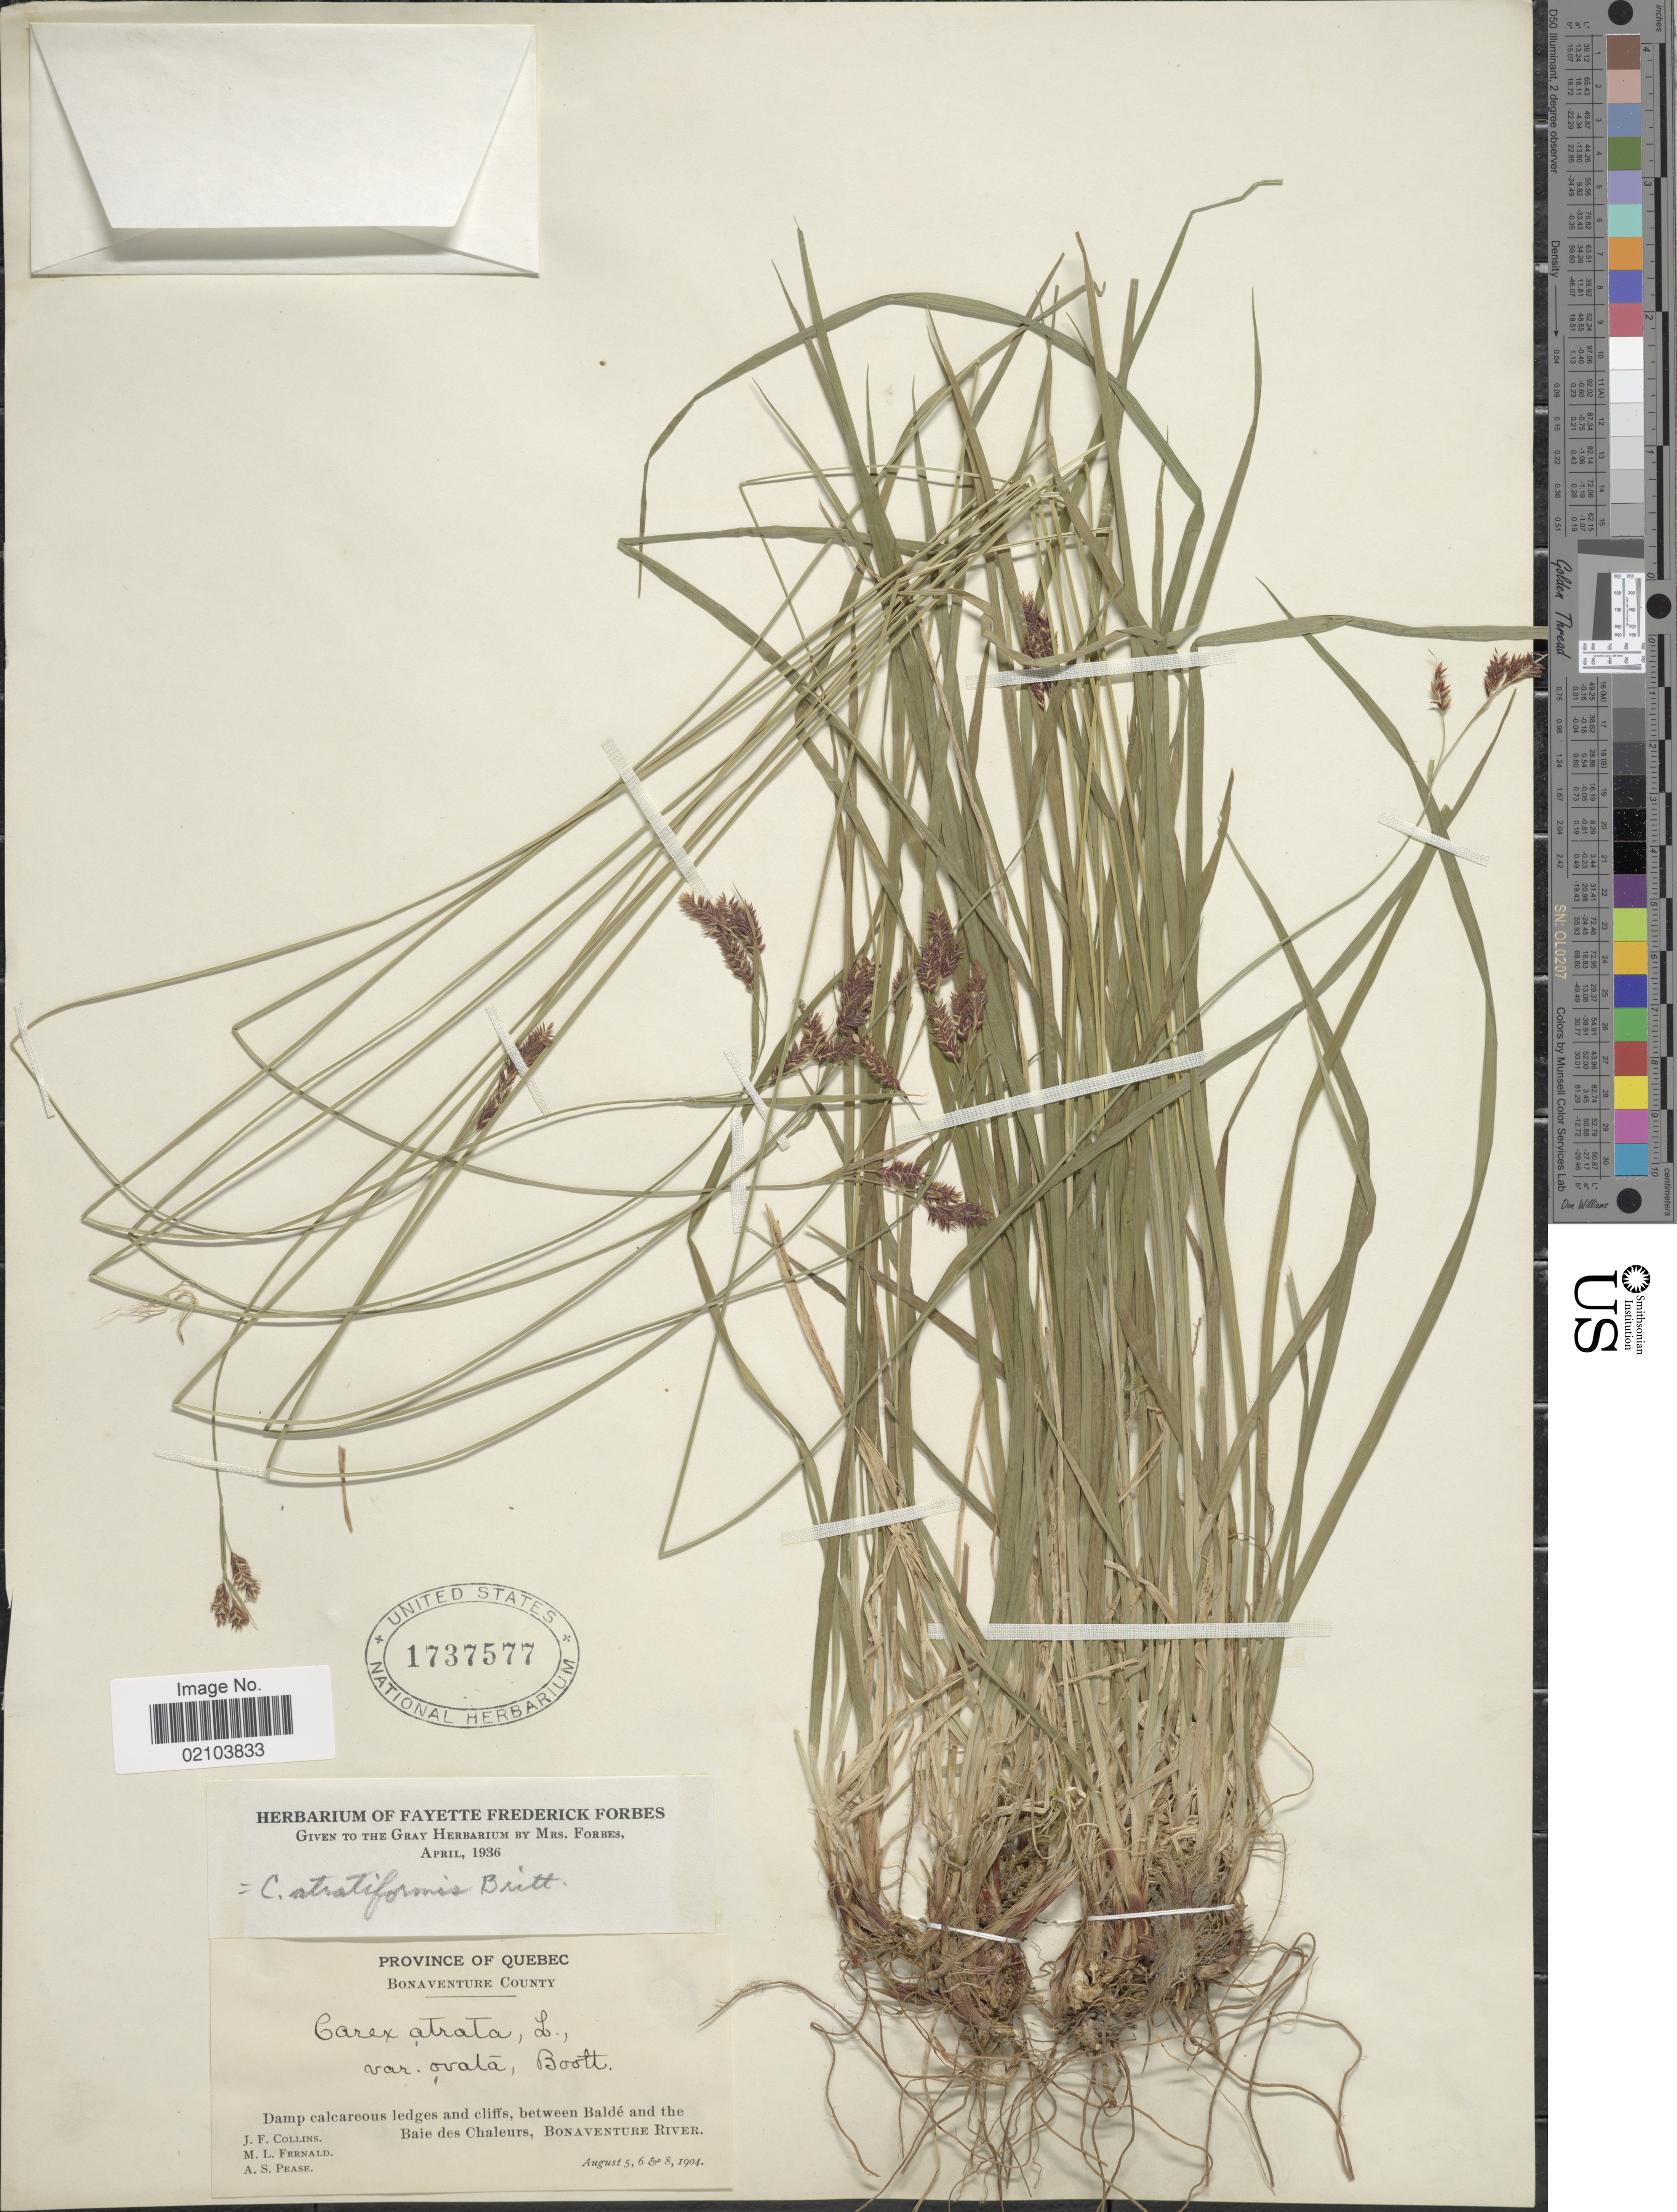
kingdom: Plantae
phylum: Tracheophyta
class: Liliopsida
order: Poales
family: Cyperaceae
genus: Carex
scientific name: Carex atratiformis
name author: Britton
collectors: J. Collins, M. L. Fernald & A. S. Pease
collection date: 1904-08-05/1904-08-08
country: Canada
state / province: Quebec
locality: Bonaventure County. Between Baldé and the Baie des Chaleurs, Bonaventure River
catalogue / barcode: US 1737577